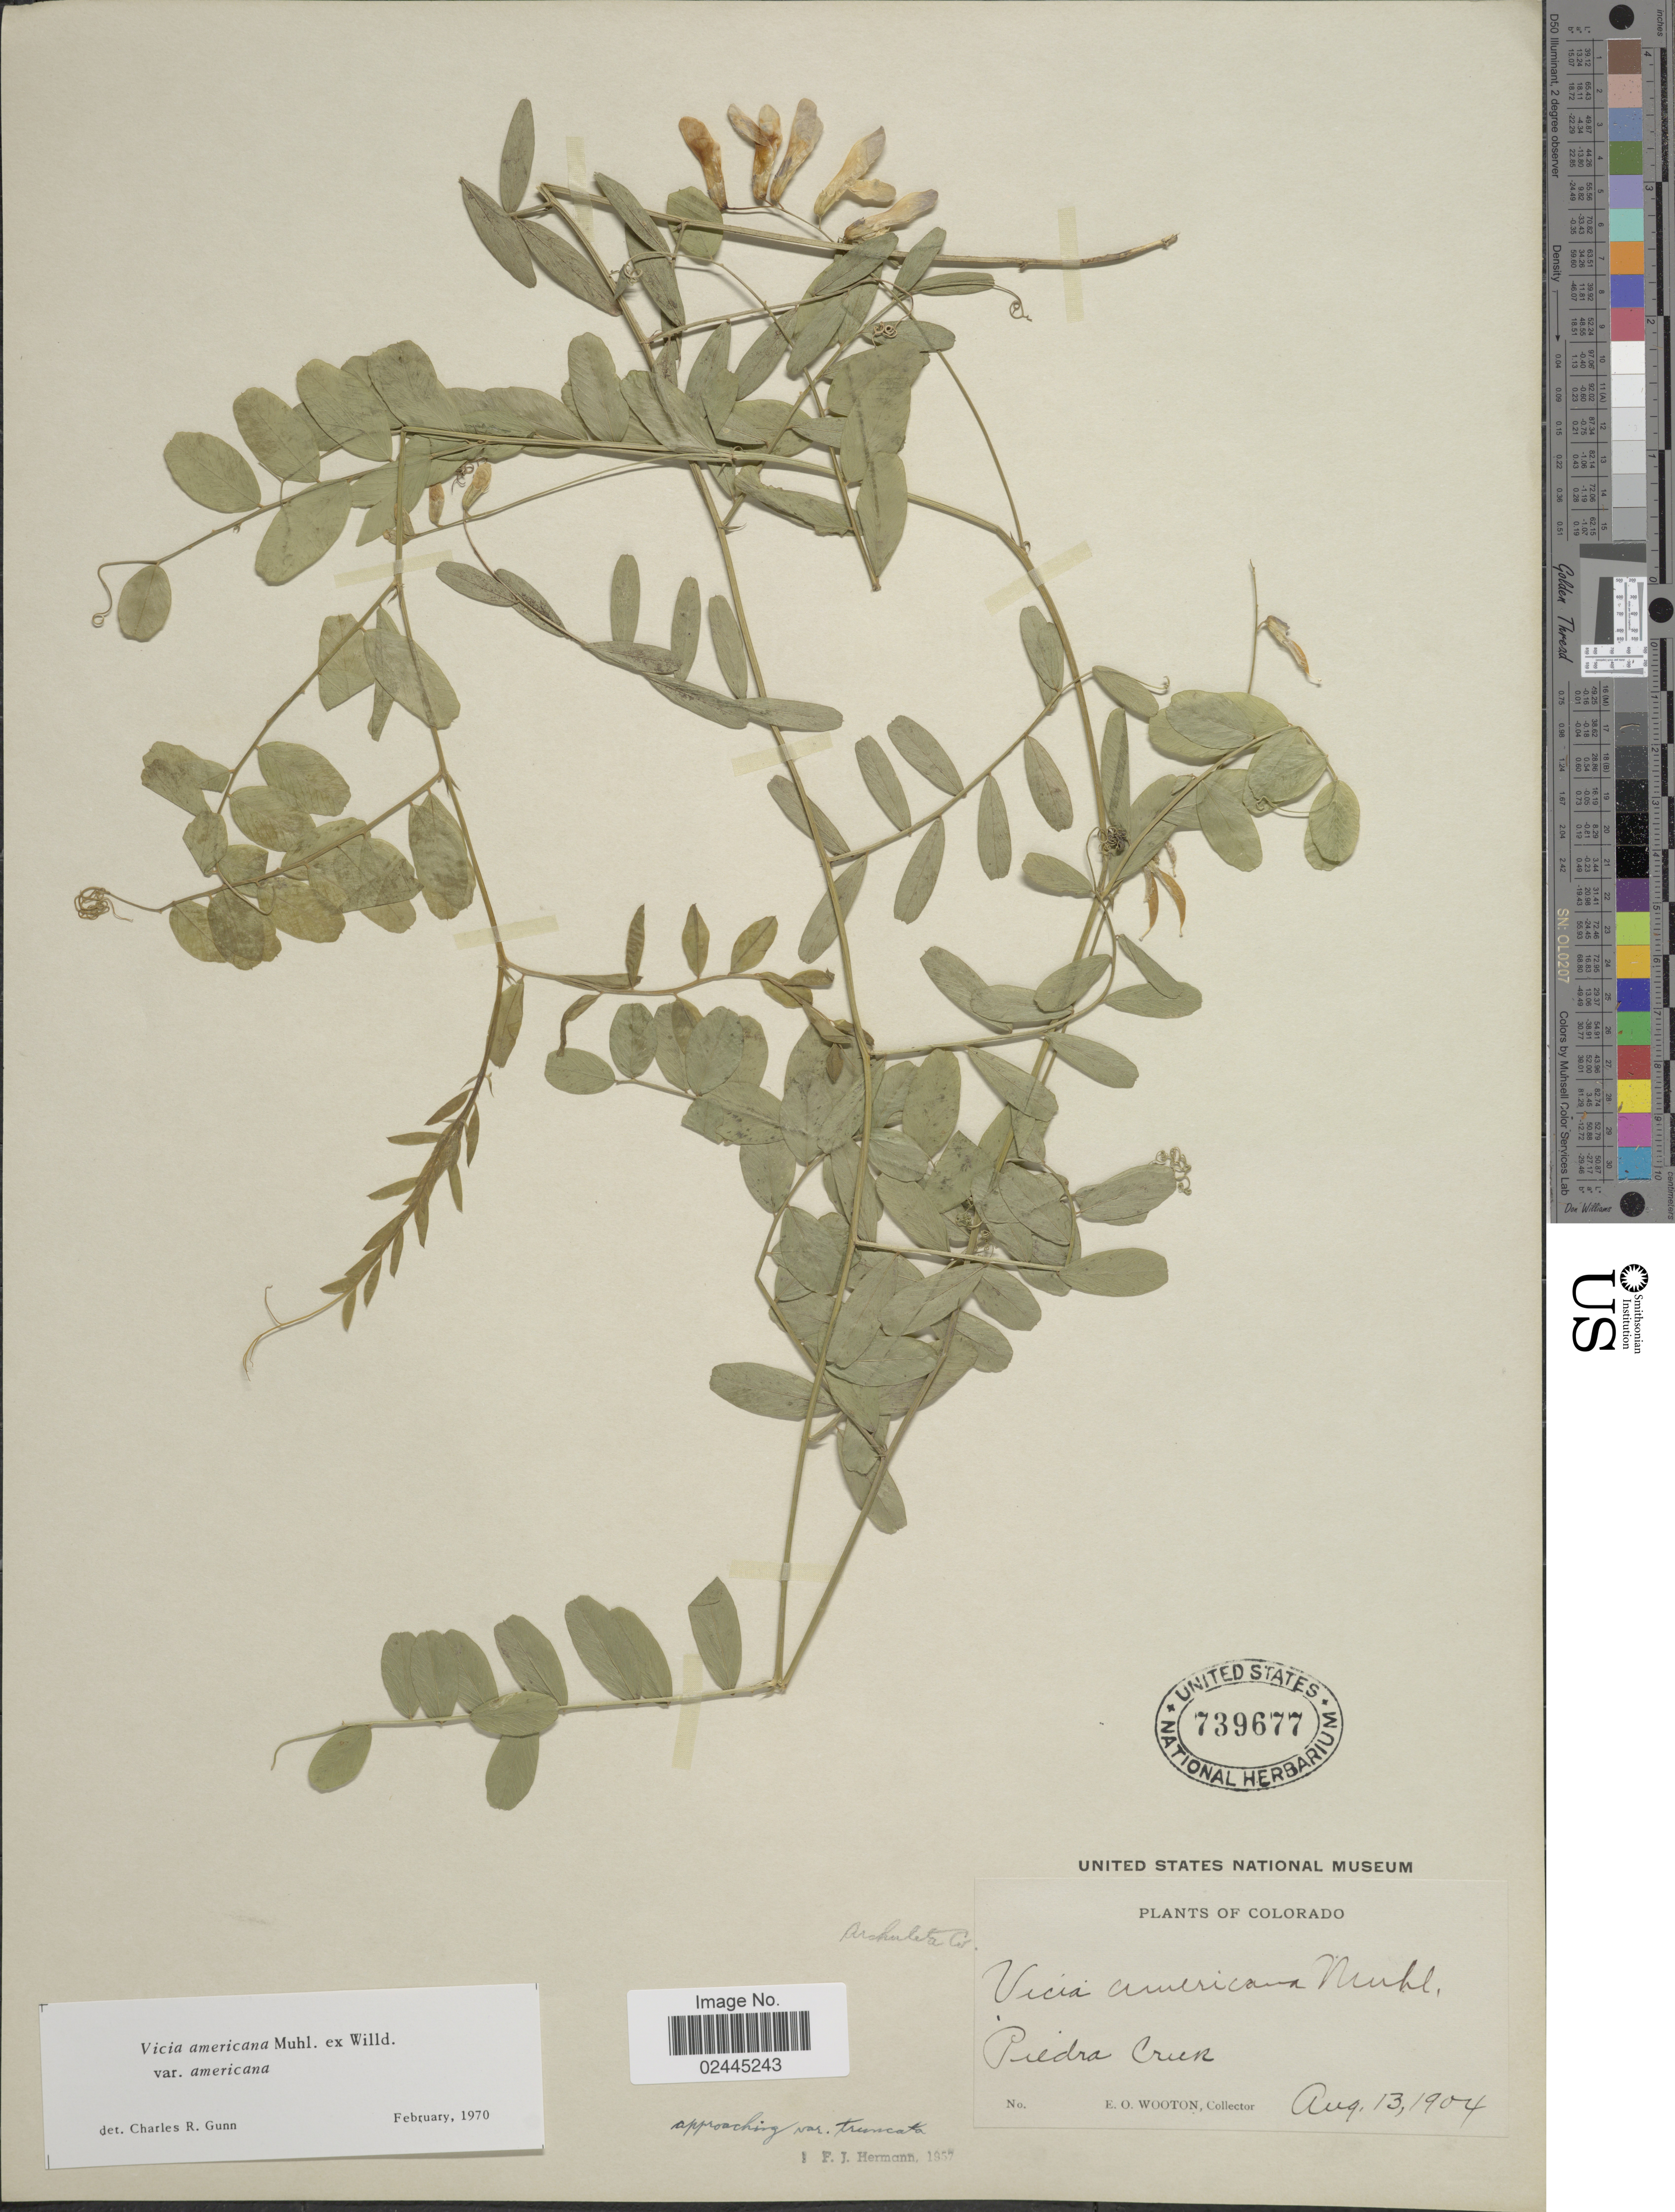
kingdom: Plantae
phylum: Tracheophyta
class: Magnoliopsida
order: Fabales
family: Fabaceae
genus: Vicia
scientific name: Vicia americana var. americana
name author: Muhl. ex Willd.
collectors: E. O. Wooton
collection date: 1904-08-13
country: United States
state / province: Colorado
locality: Piedra Creek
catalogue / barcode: US 739677